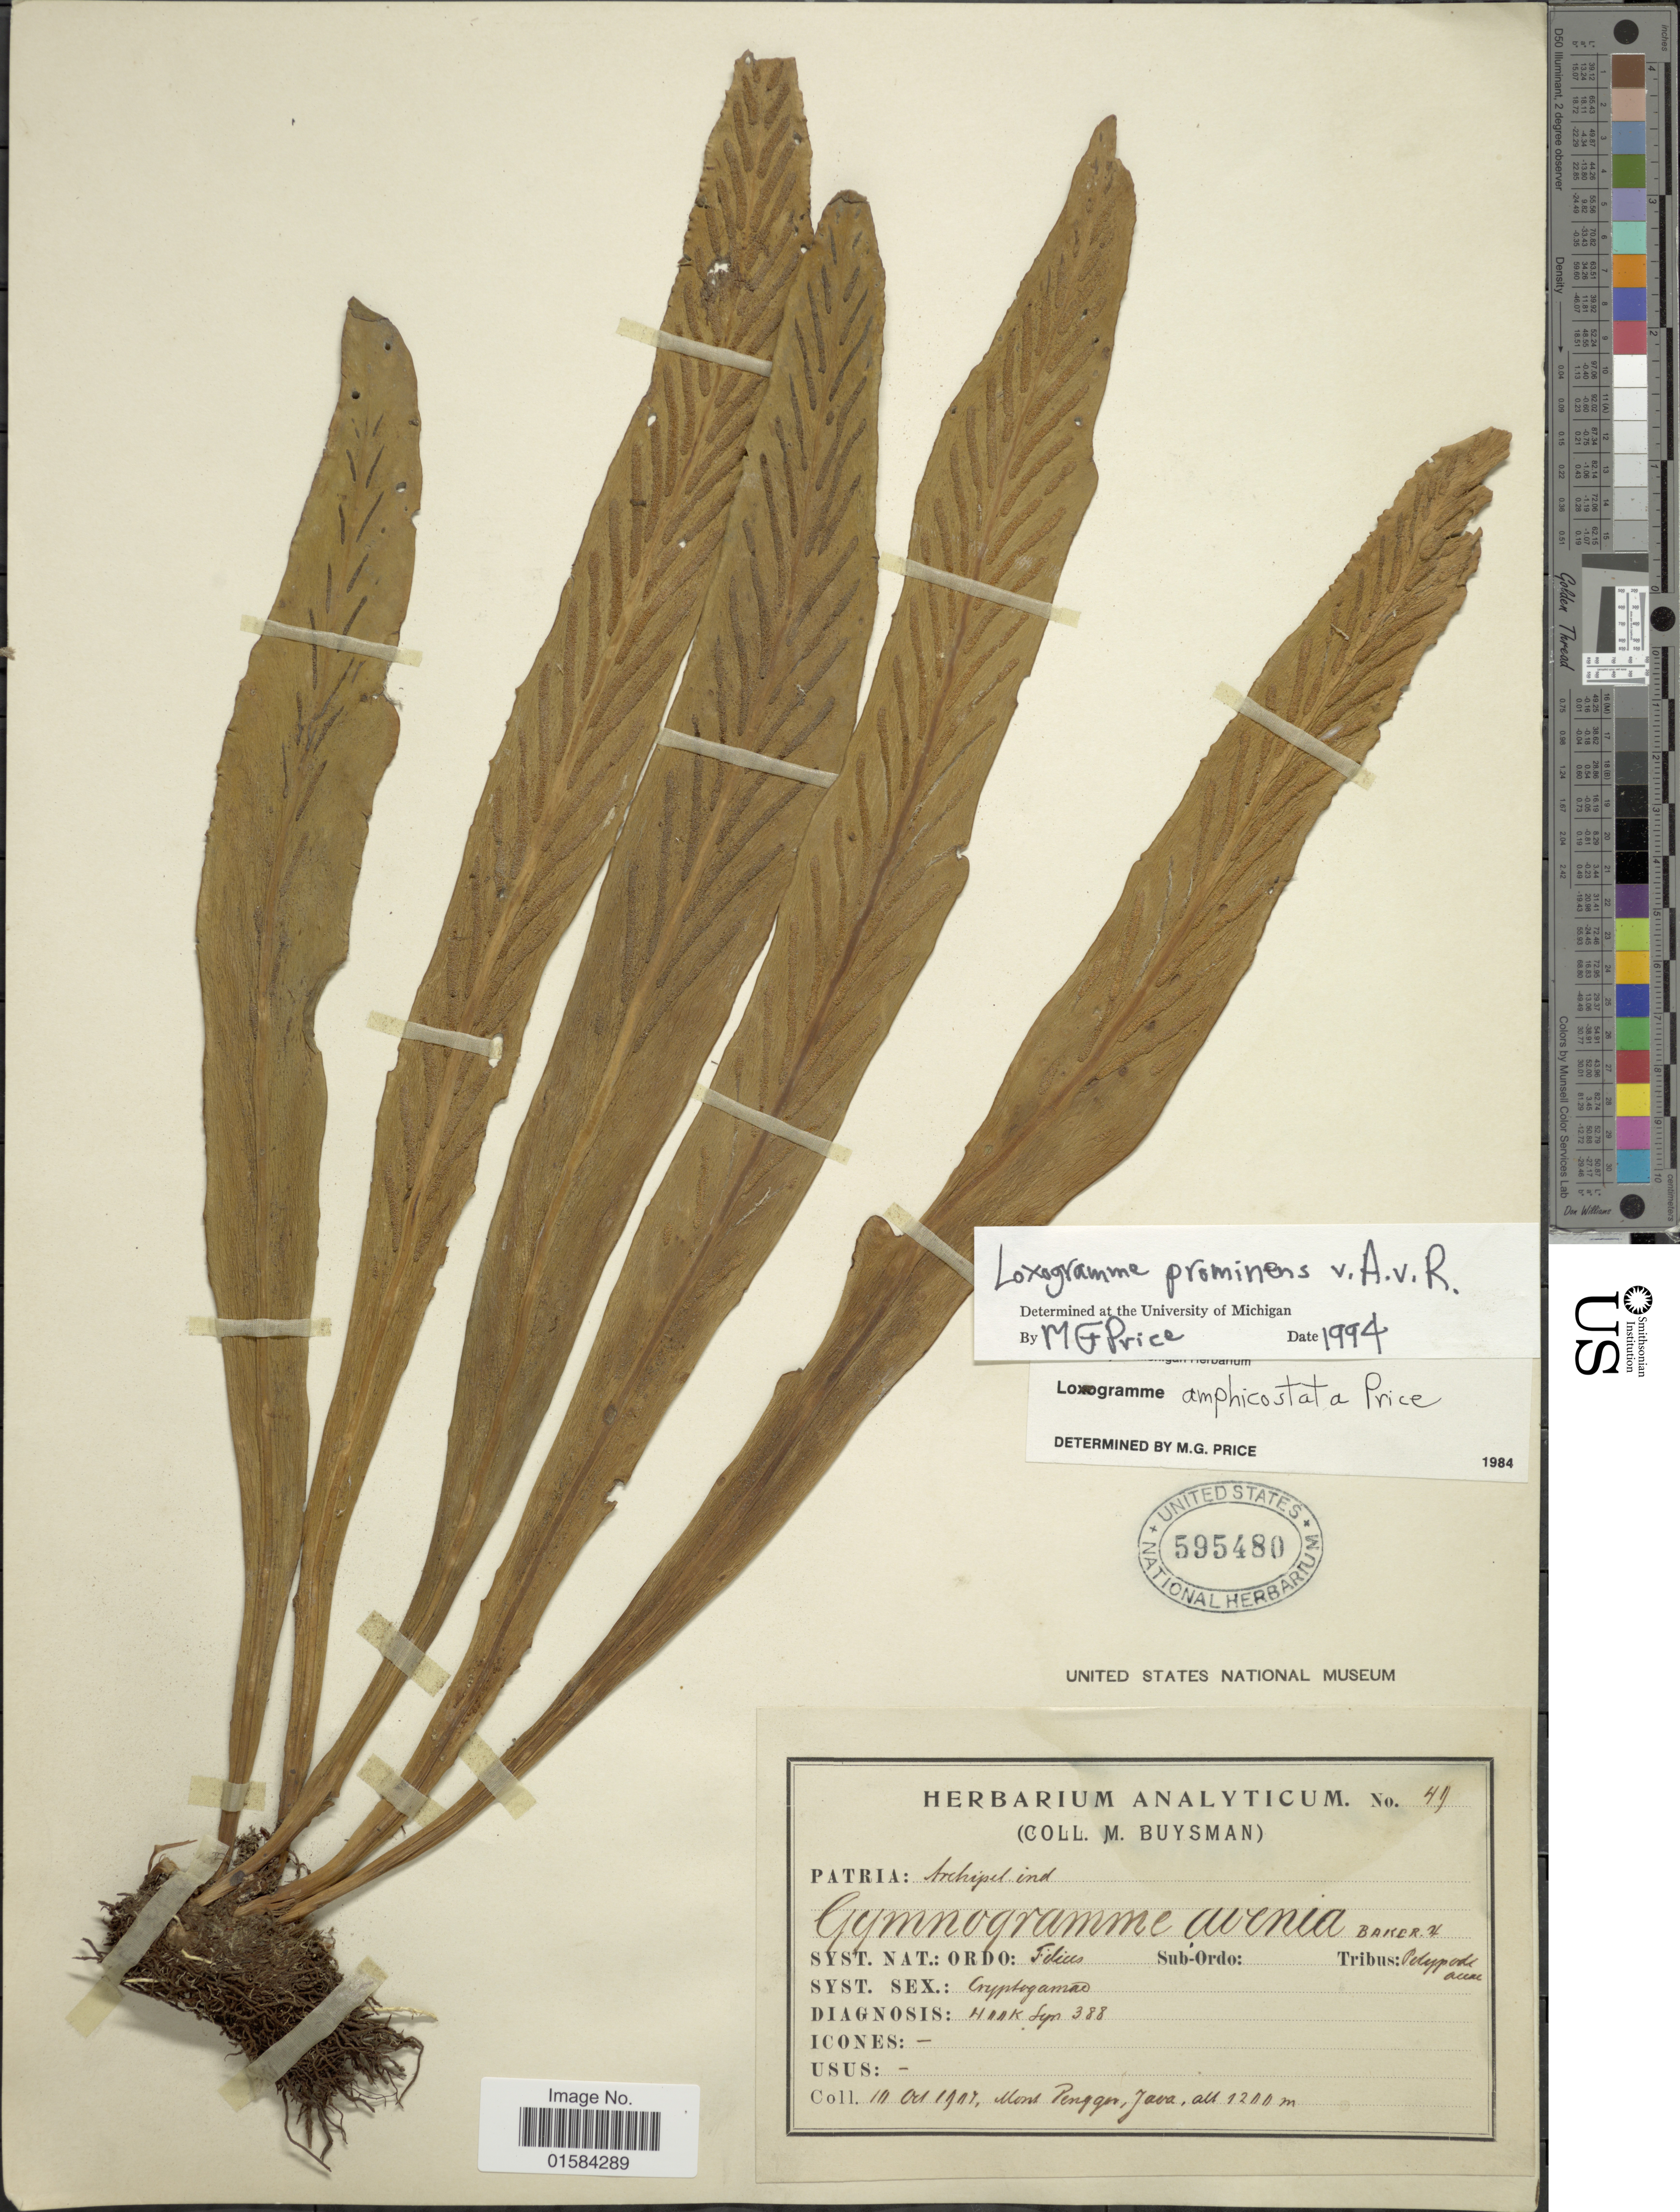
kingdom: Plantae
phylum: Tracheophyta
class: Polypodiopsida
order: Polypodiales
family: Polypodiaceae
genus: Loxogramme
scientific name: Loxogramme prominens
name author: Alderw.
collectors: M. Buysman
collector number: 49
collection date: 1907-10-03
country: Indonesia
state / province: Java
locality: Mont Tennger Java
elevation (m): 1200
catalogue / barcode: US 595480